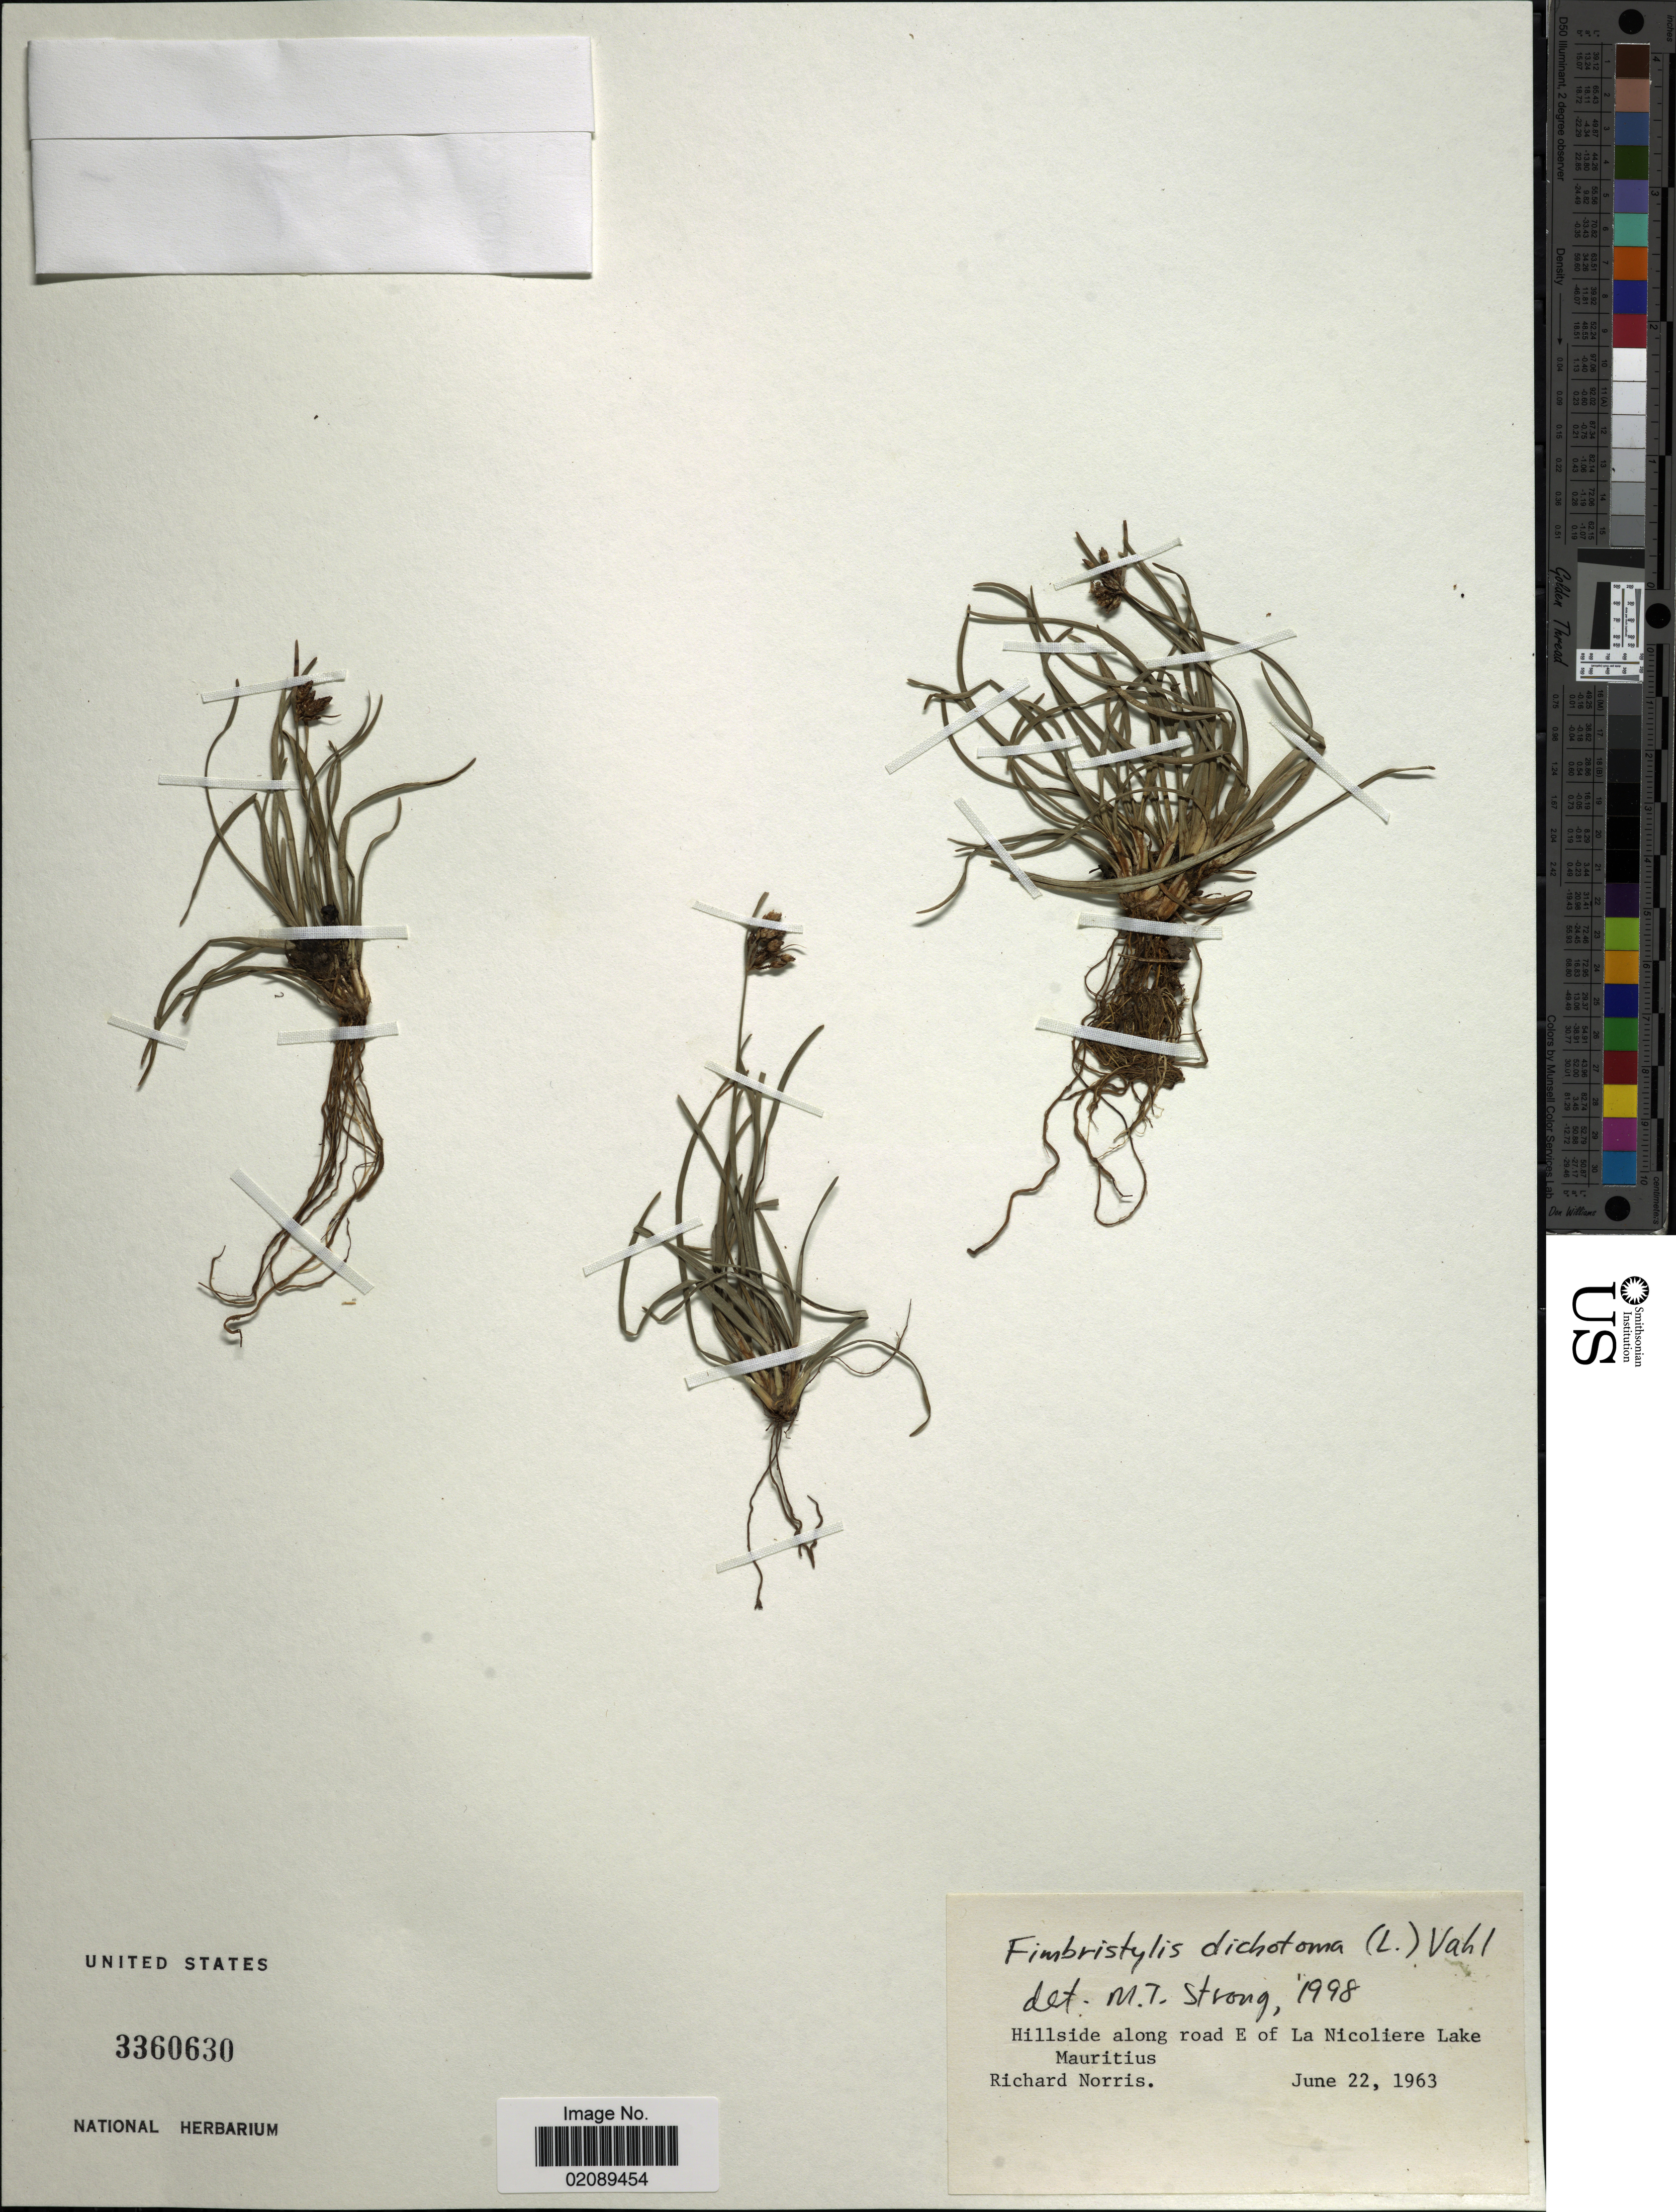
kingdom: Plantae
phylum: Tracheophyta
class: Liliopsida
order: Poales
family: Cyperaceae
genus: Fimbristylis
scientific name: Fimbristylis dichotoma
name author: (L.) Vahl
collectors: R. E. Norris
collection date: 1963-06-22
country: Mauritius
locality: Hillside along road E of La Nicoliere Lake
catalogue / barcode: US 3360630